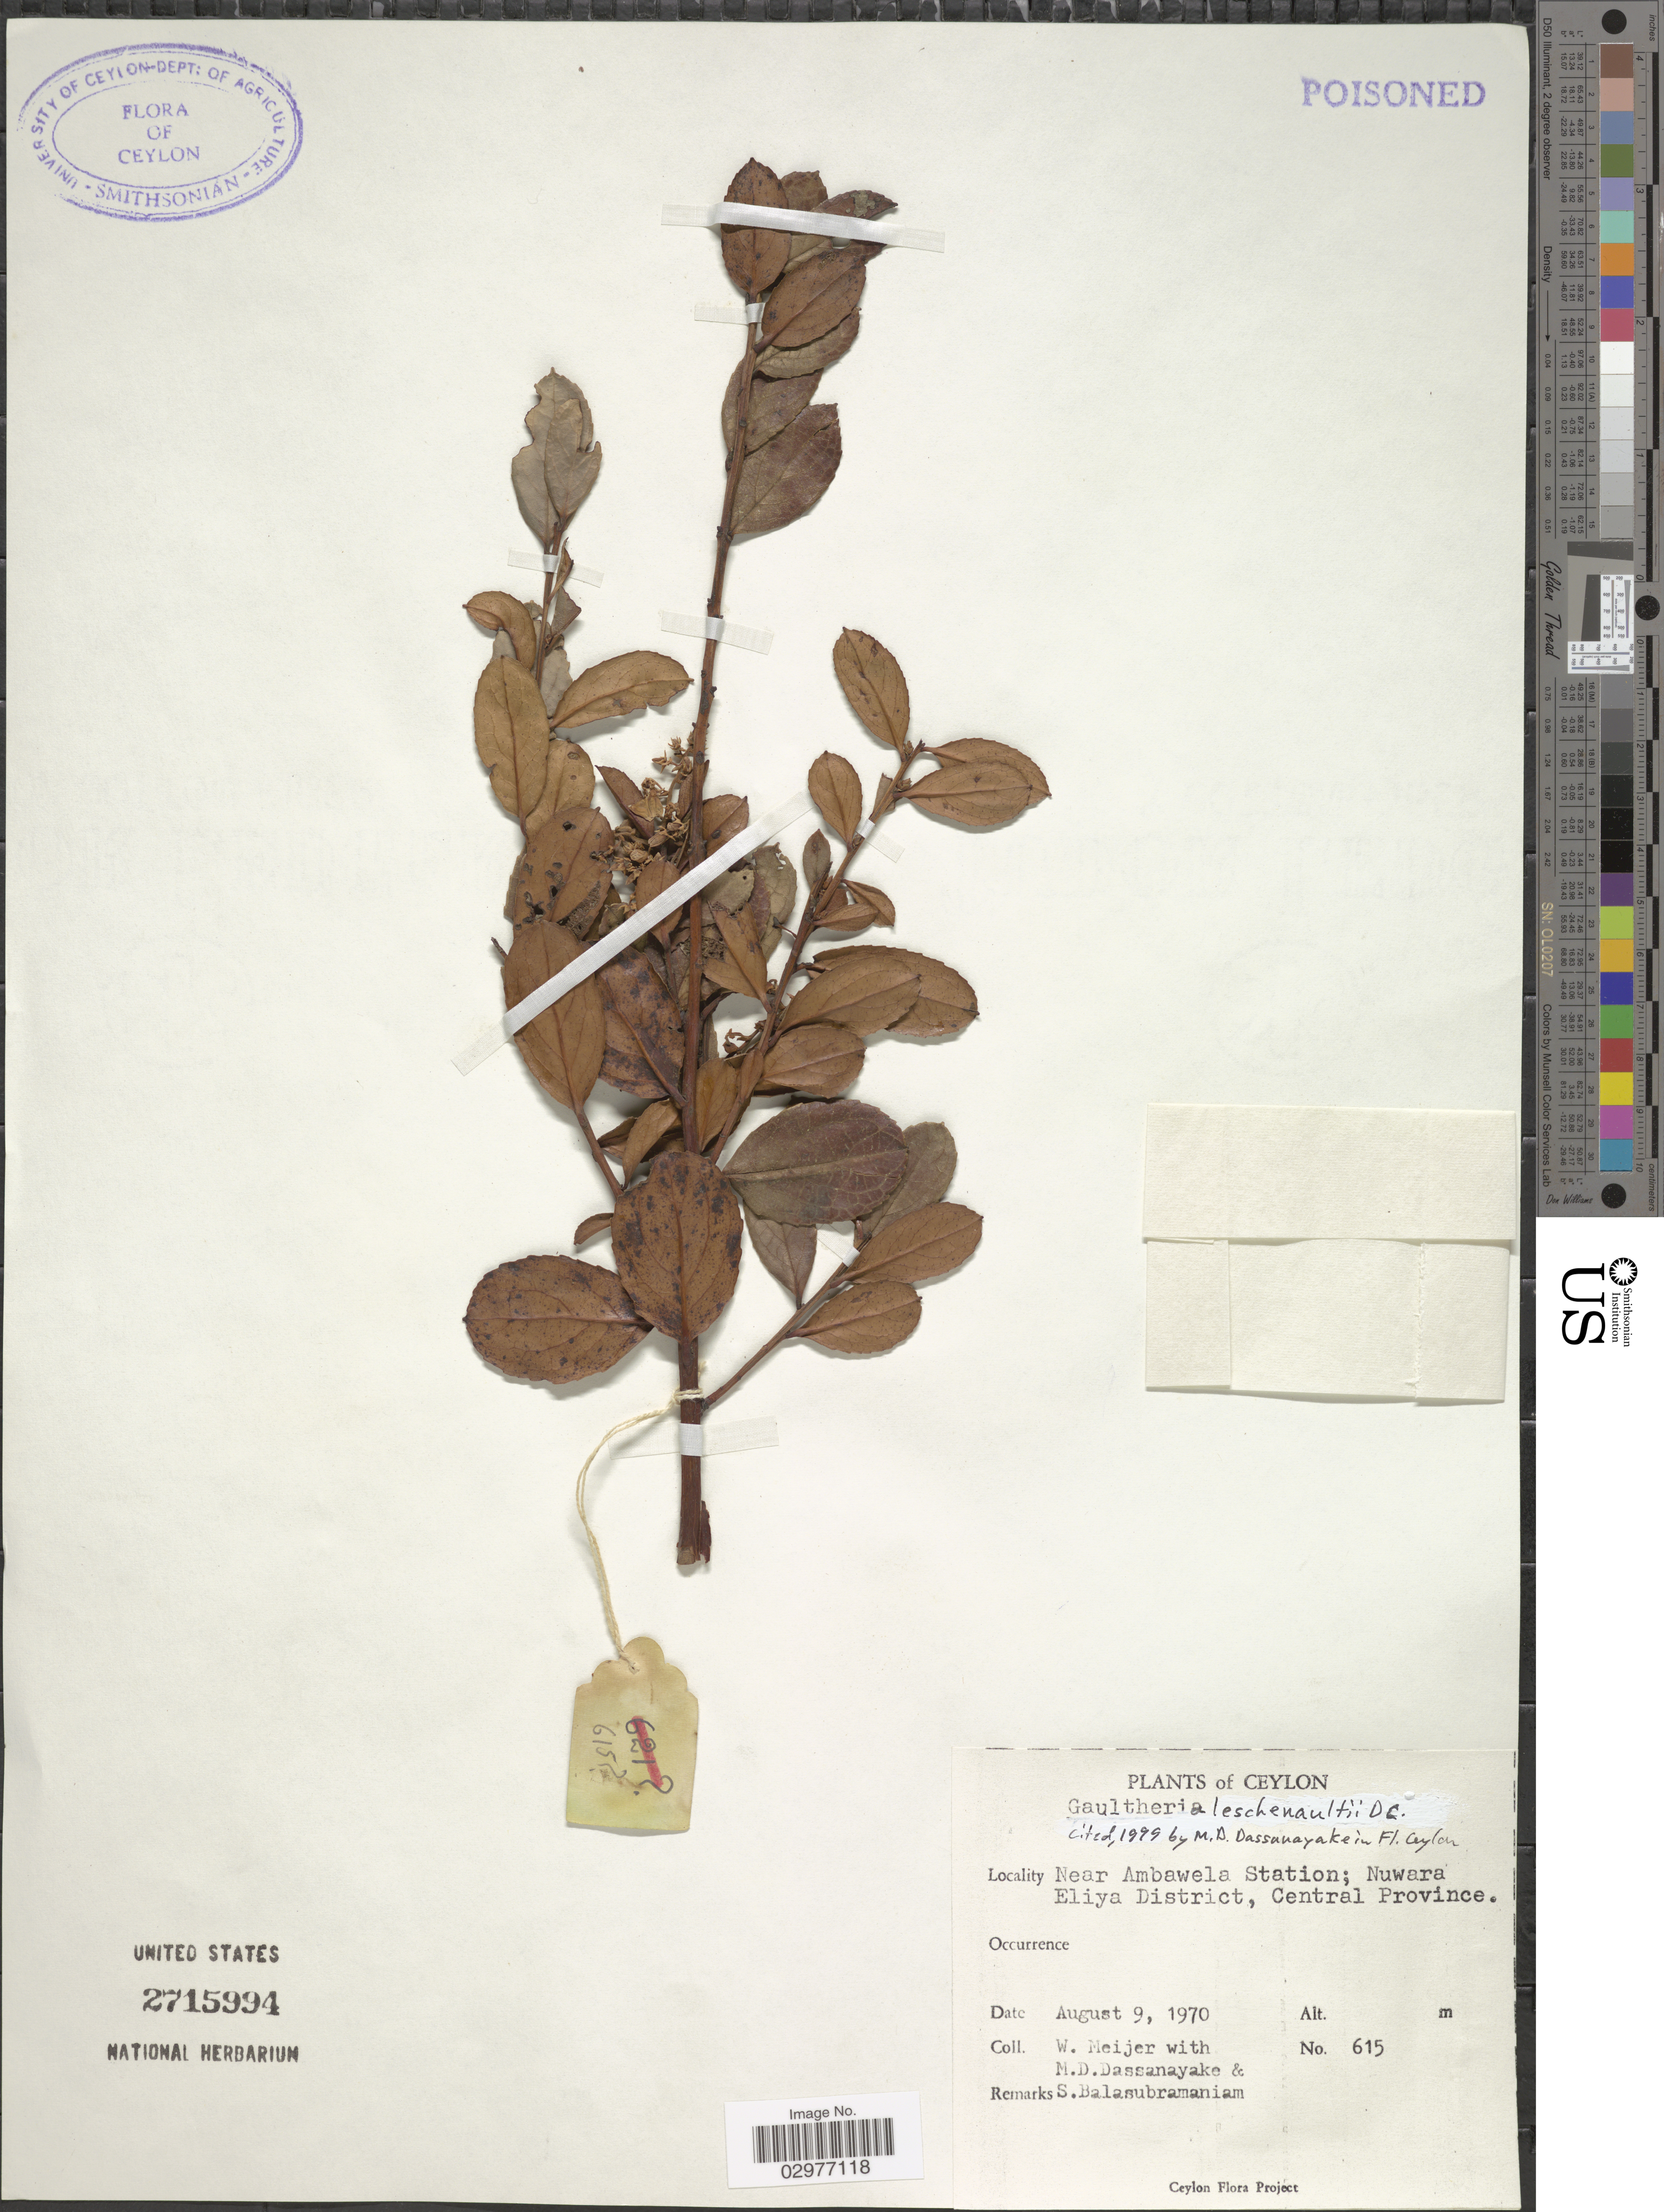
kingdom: Plantae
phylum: Tracheophyta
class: Magnoliopsida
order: Ericales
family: Ericaceae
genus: Gaultheria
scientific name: Gaultheria leschenaultii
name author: DC.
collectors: W. Meijer, M. D. Dassanayake & S. Balasubramaniam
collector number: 615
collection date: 1970-08-09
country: Sri Lanka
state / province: Central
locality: Near Ambawela Station; Nuwara Eliya District.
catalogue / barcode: US 2715994